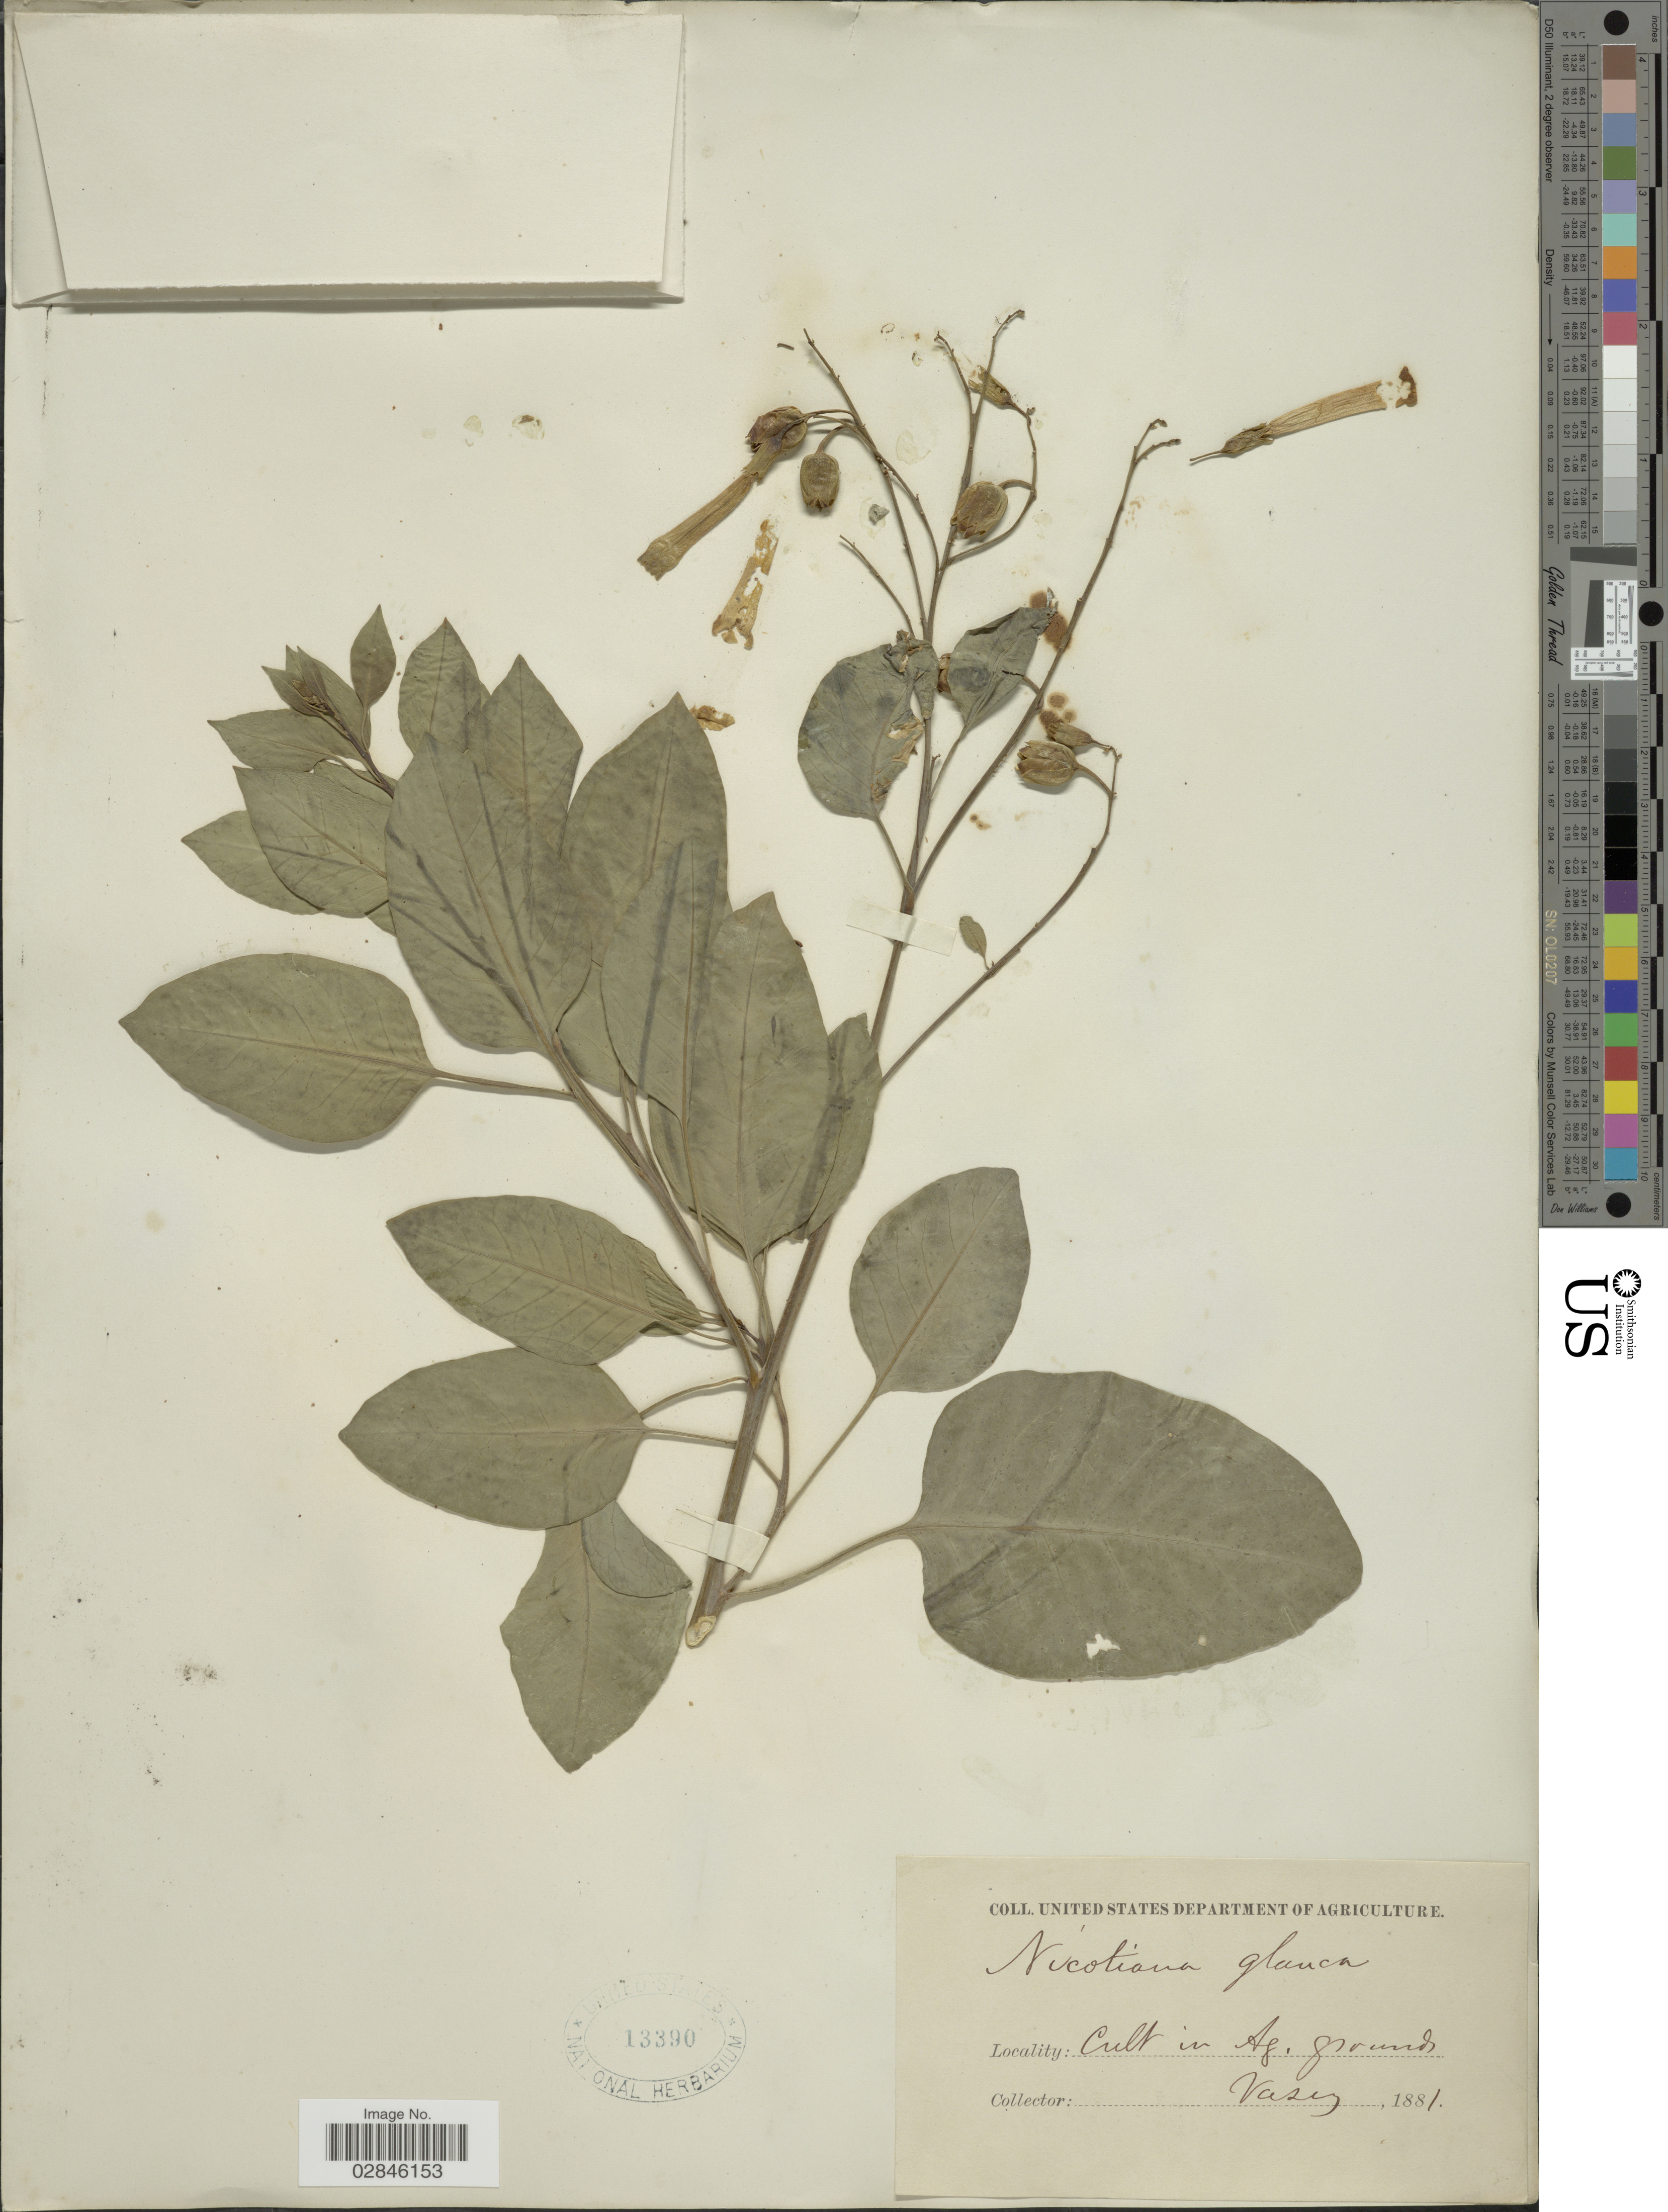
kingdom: Plantae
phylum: Tracheophyta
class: Magnoliopsida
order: Solanales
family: Solanaceae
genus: Nicotiana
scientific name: Nicotiana glauca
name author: Graham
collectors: Vasey, --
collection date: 1881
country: United States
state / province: District of Columbia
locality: Ag. grounds.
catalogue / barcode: US 13390